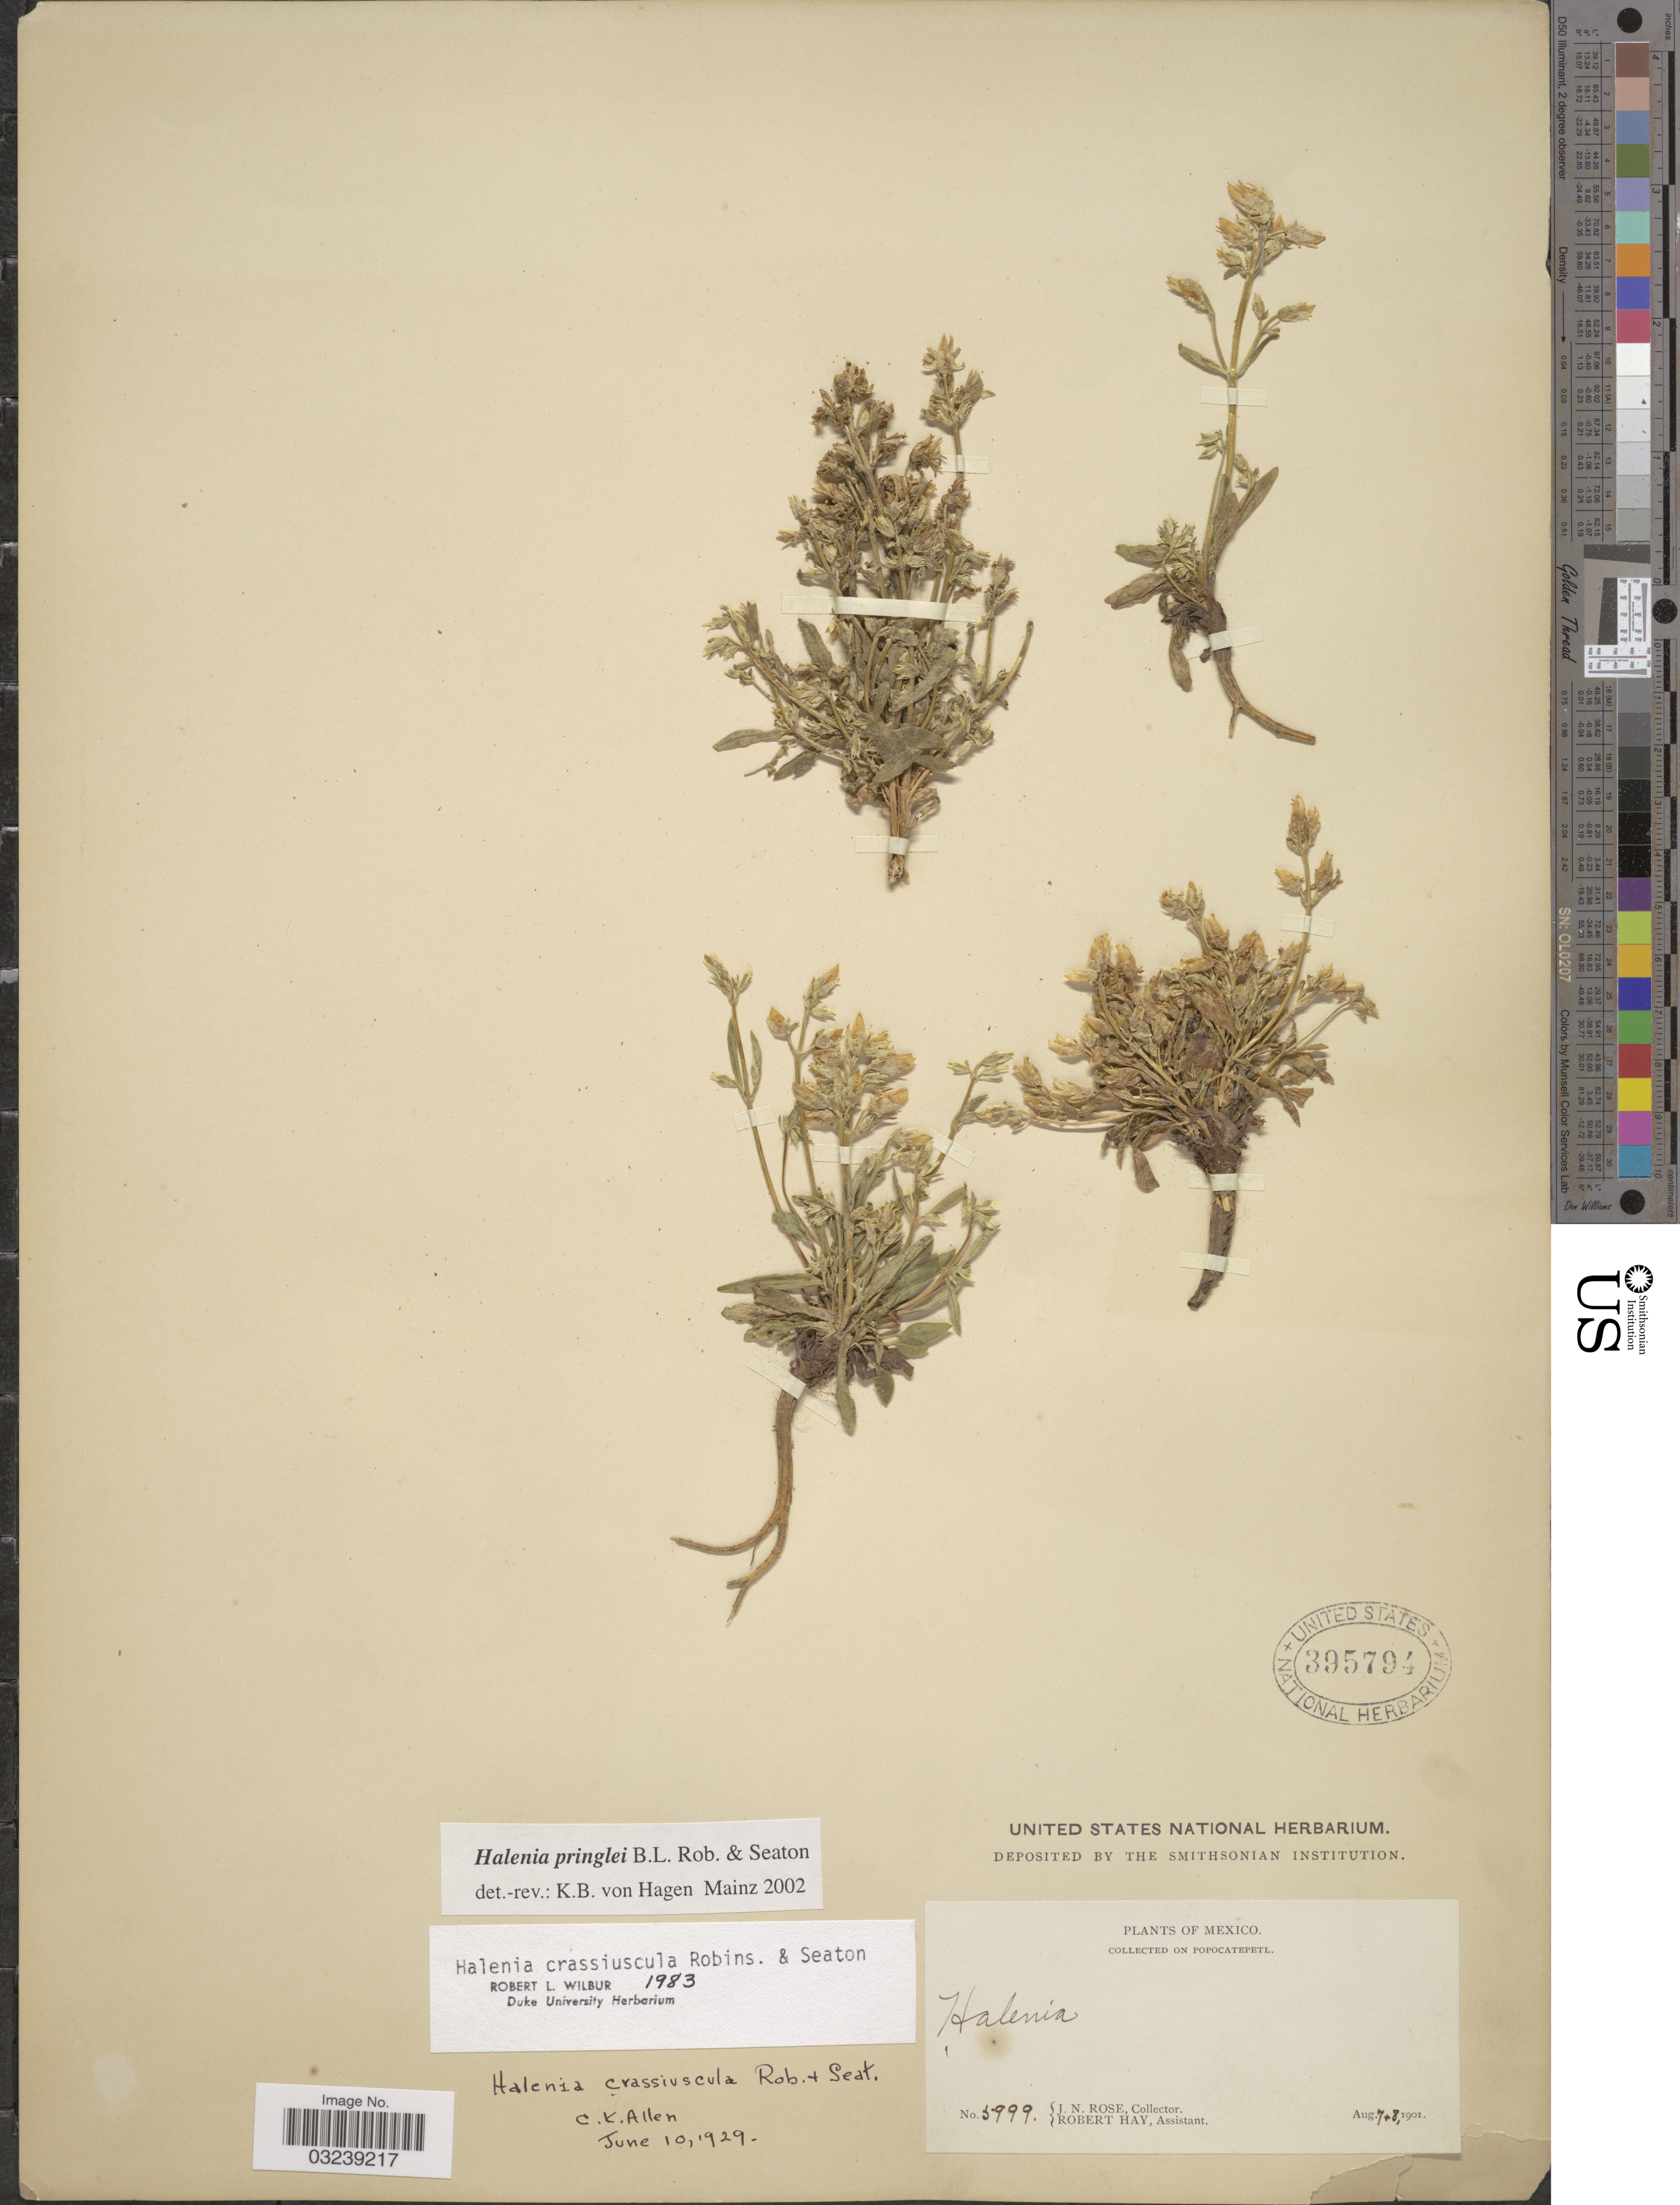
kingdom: Plantae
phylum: Tracheophyta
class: Magnoliopsida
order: Gentianales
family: Gentianaceae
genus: Halenia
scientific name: Halenia pringlei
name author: B.L. Rob. & Seaton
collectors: J. N. Rose & R. Hay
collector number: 5999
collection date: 1901-08-07/1901-08-08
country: Mexico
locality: Popocatepetl.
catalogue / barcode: US 395794